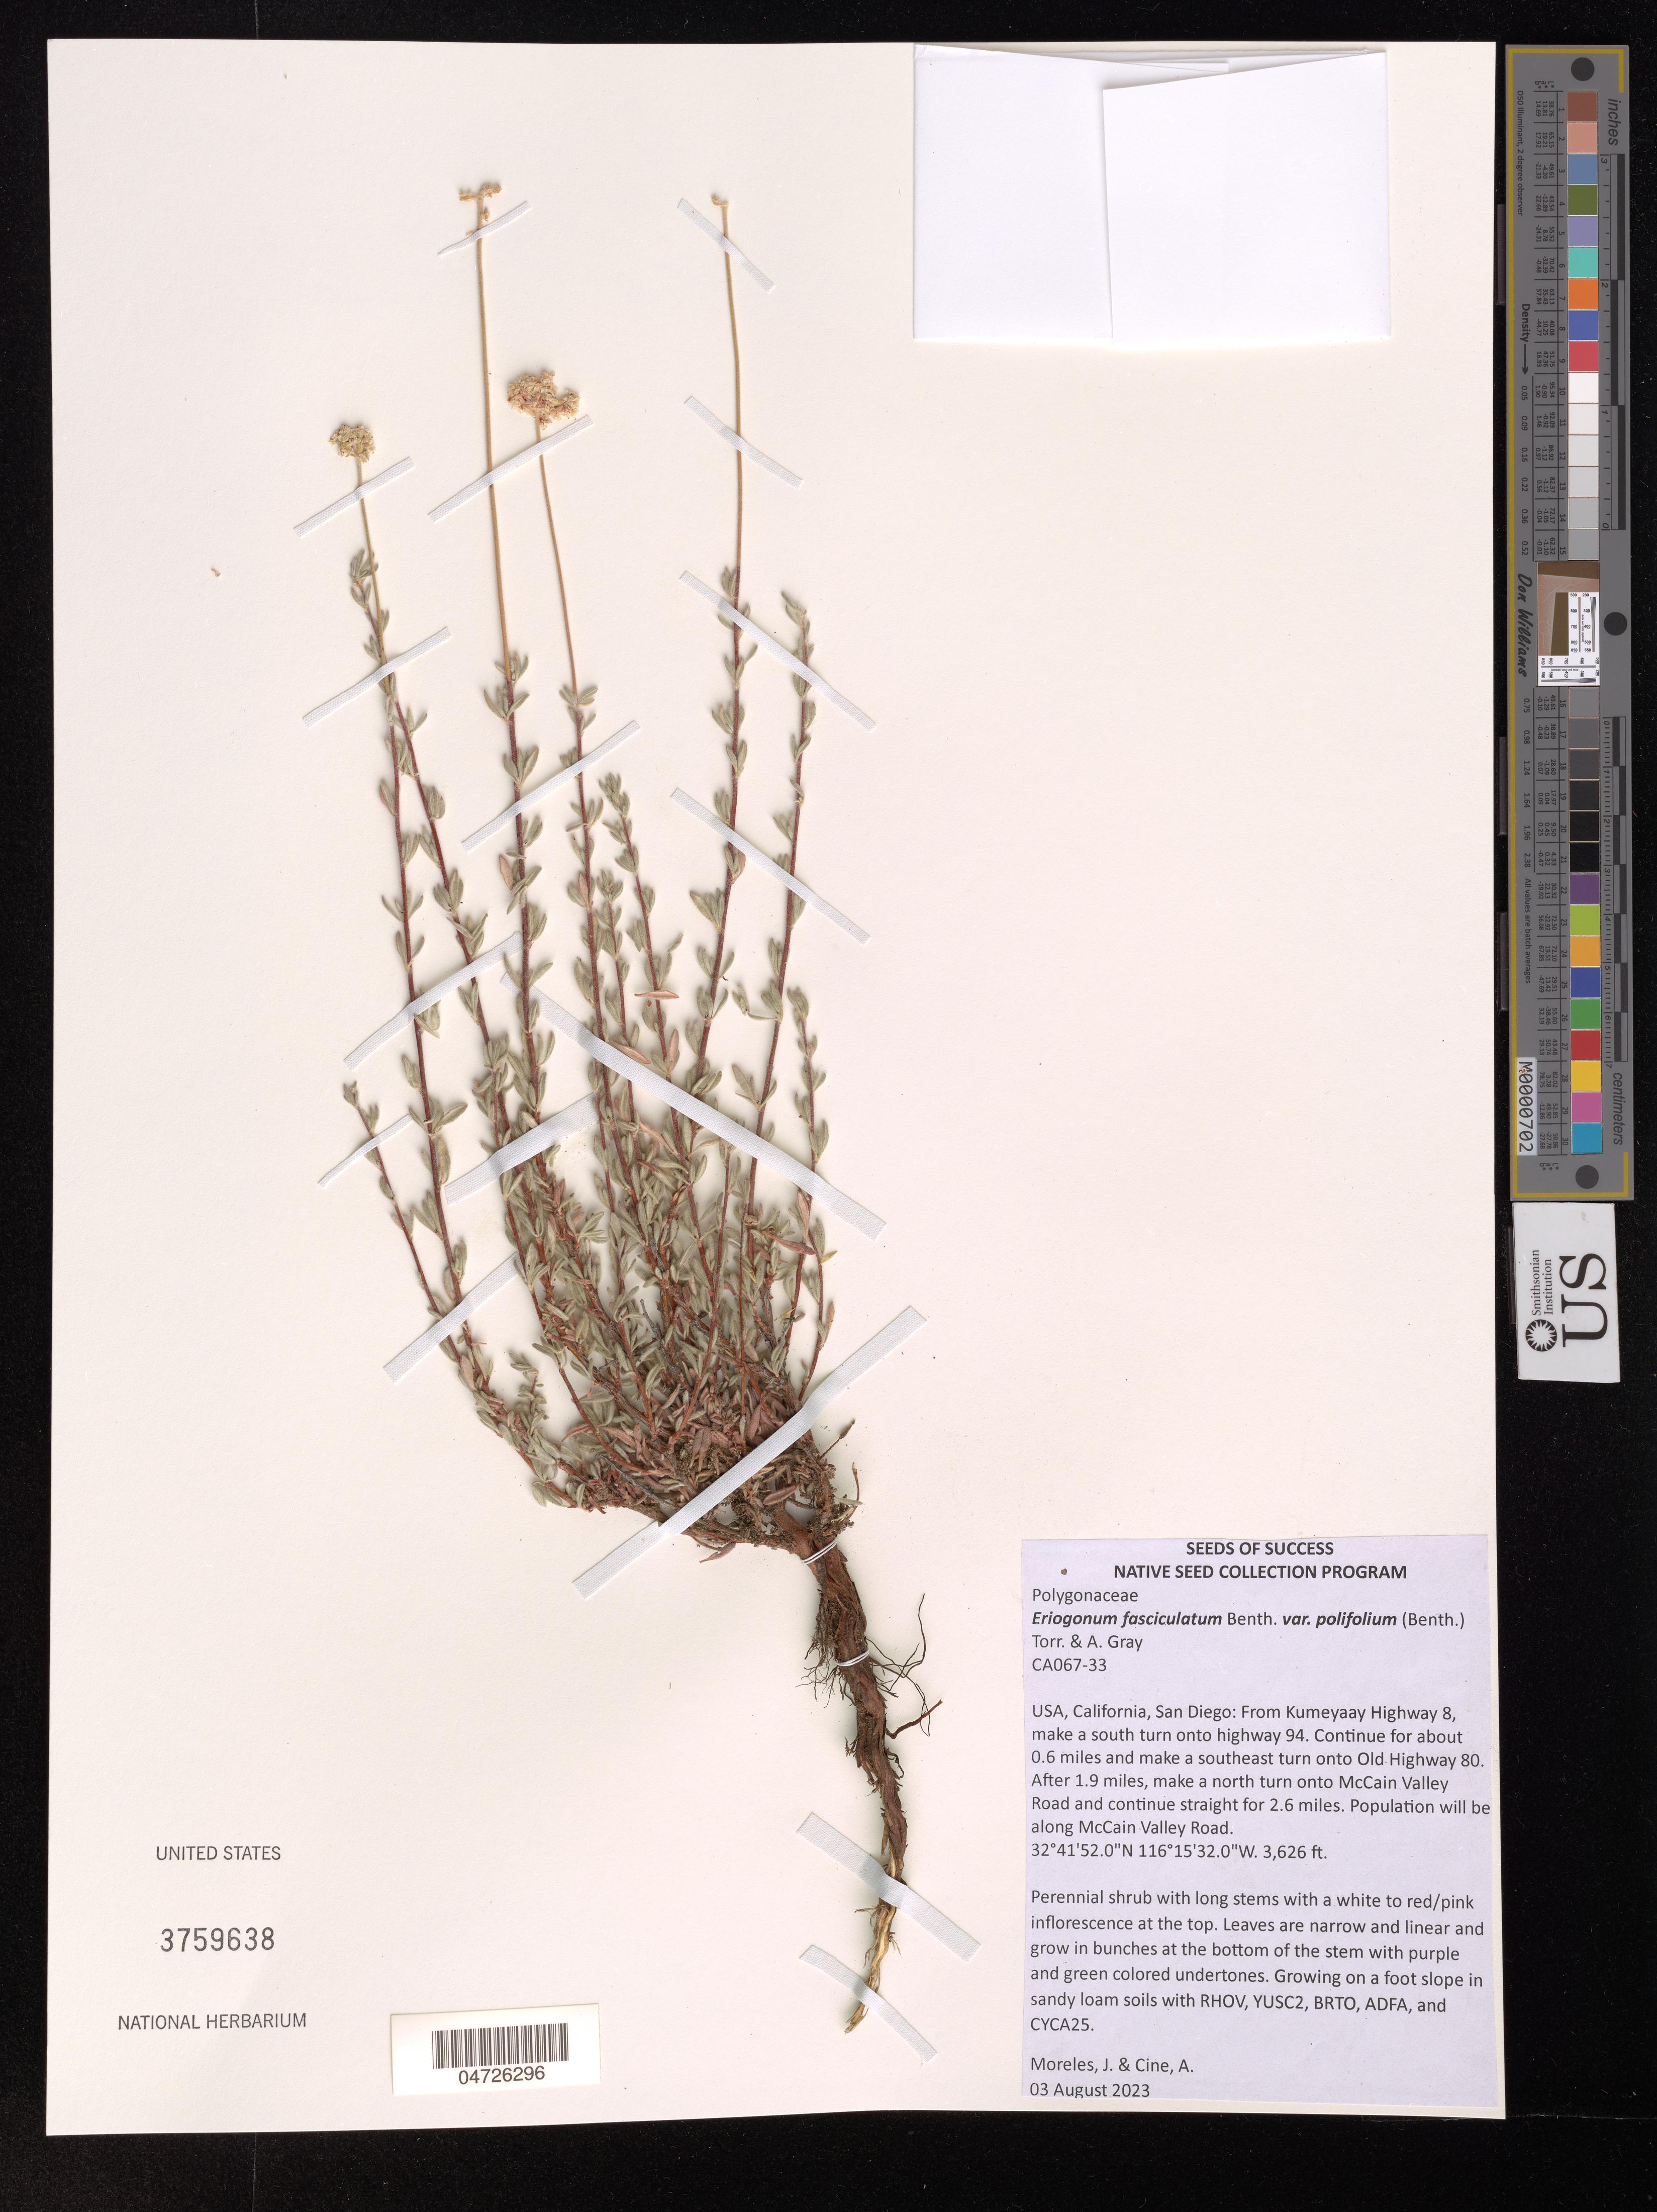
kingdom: Plantae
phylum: Tracheophyta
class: Magnoliopsida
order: Caryophyllales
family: Polygonaceae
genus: Eriogonum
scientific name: Eriogonum fasciculatum var. polifolium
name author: (Benth.) Torr. & A. Gray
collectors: J. Moreles & A. Cine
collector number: CA067-33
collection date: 2023-08-03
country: United States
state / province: California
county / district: San Deigo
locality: San Diego: From Kumeyaay Highway 8, make a south turn onto highway 94. Continue for about 0.6 miles and make a southeast turn onto Old Highway 80. After 1.9 miles, make a north turn onto McCain Valley Road and continue straight for 2.6 miles. Population will be along McCain Valley Road.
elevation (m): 1105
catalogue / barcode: US 3759638